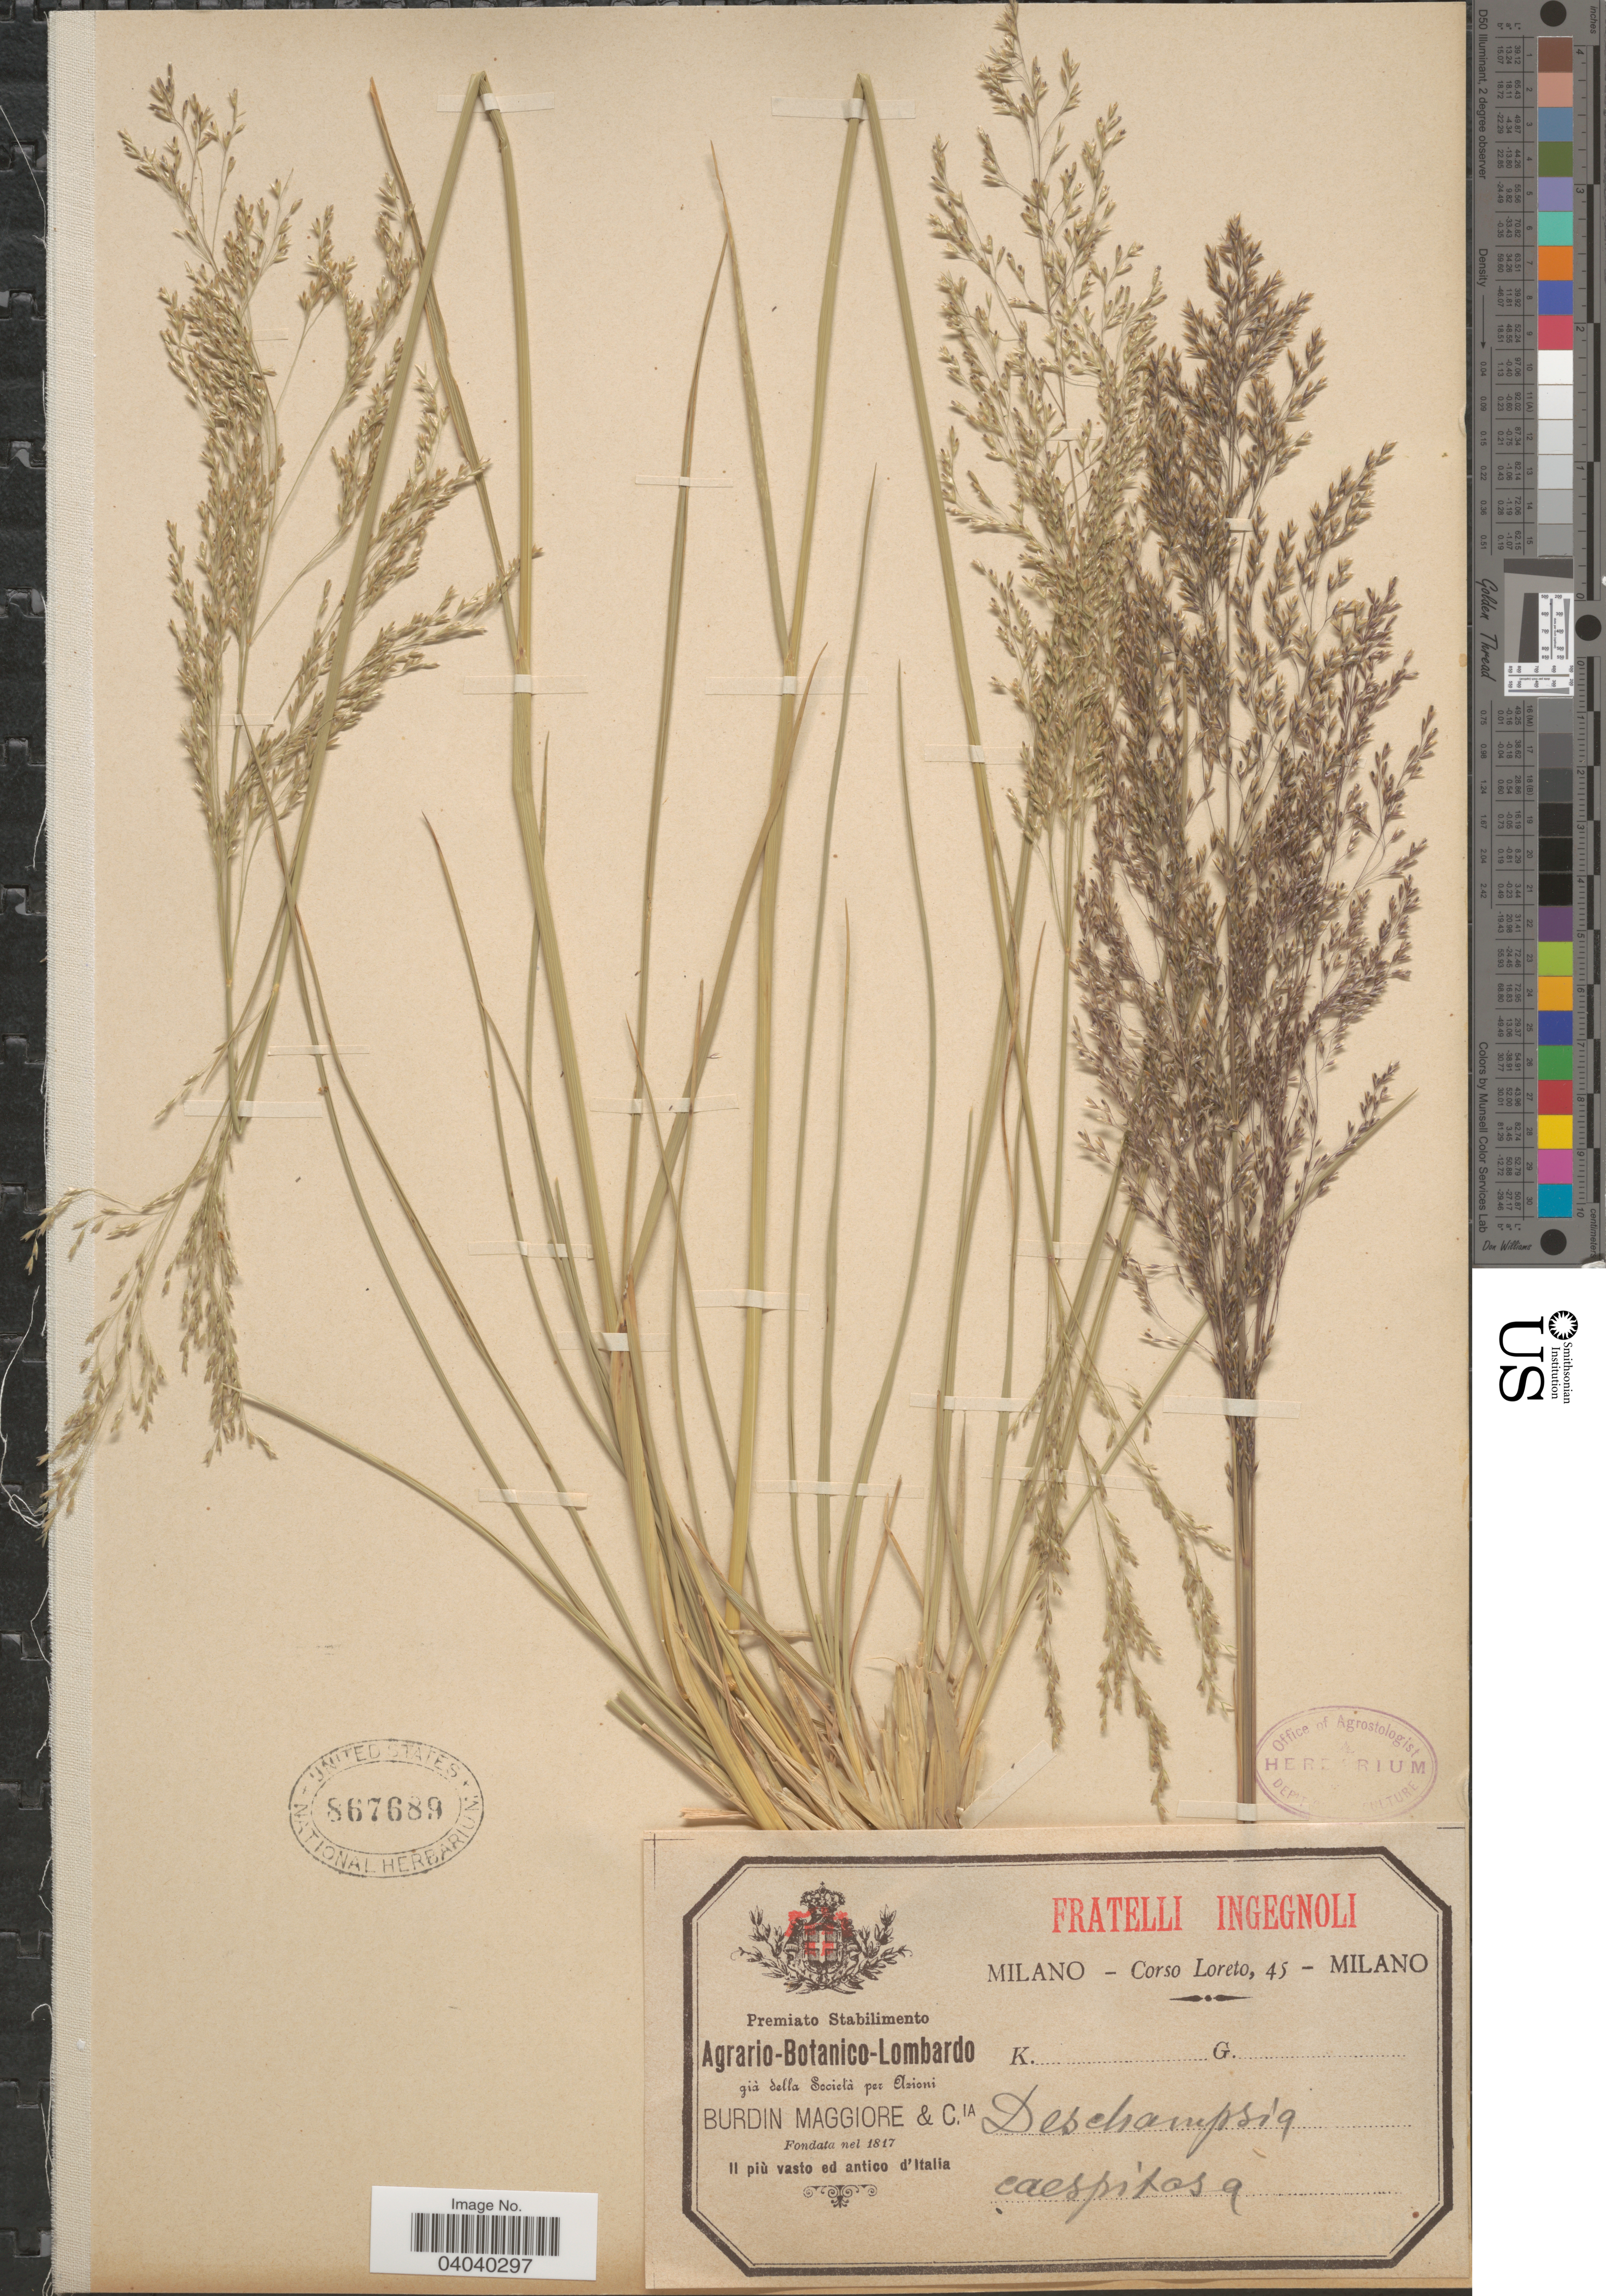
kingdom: Plantae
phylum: Tracheophyta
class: Liliopsida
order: Poales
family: Poaceae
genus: Deschampsia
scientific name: Deschampsia cespitosa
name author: (L.) P. Beauv.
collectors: Loreto, C.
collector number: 45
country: Italy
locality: Milano.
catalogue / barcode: US 867689